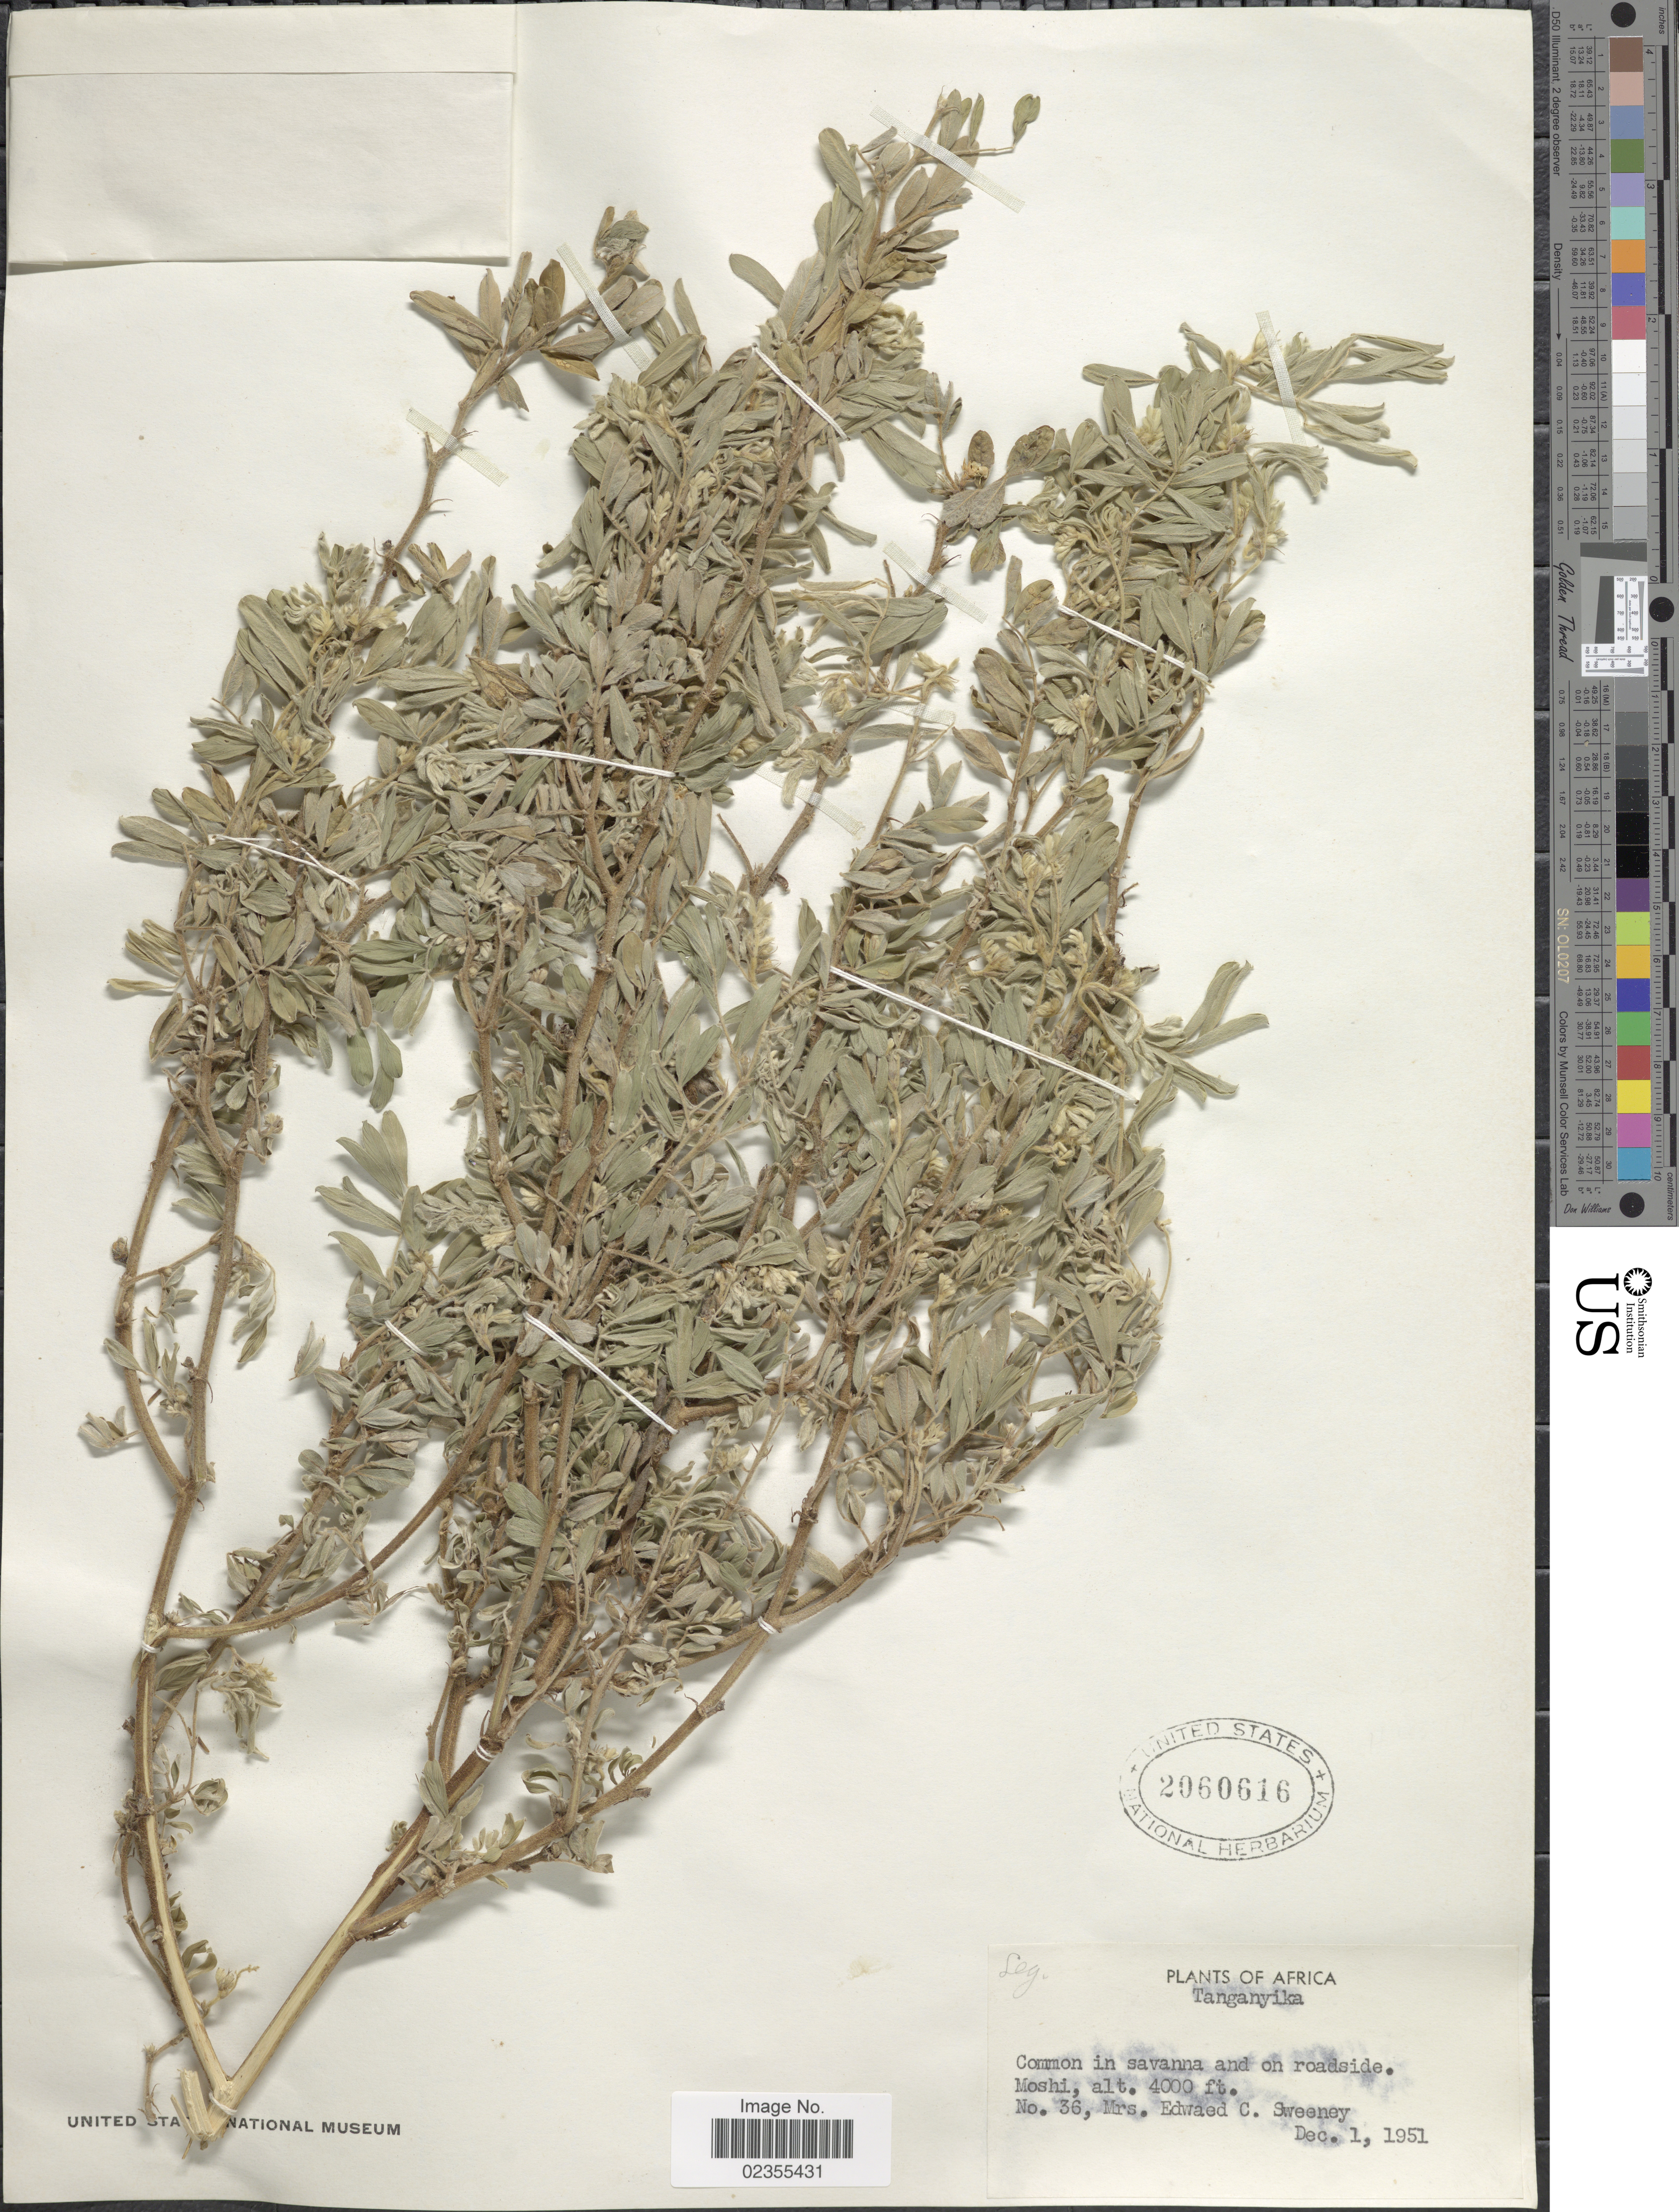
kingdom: Plantae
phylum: Tracheophyta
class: Magnoliopsida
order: Fabales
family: Fabaceae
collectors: E. Sweeney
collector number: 36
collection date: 1951-12-01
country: Tanzania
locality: Tanganyika, Moshi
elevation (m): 1219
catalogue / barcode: US 2060616